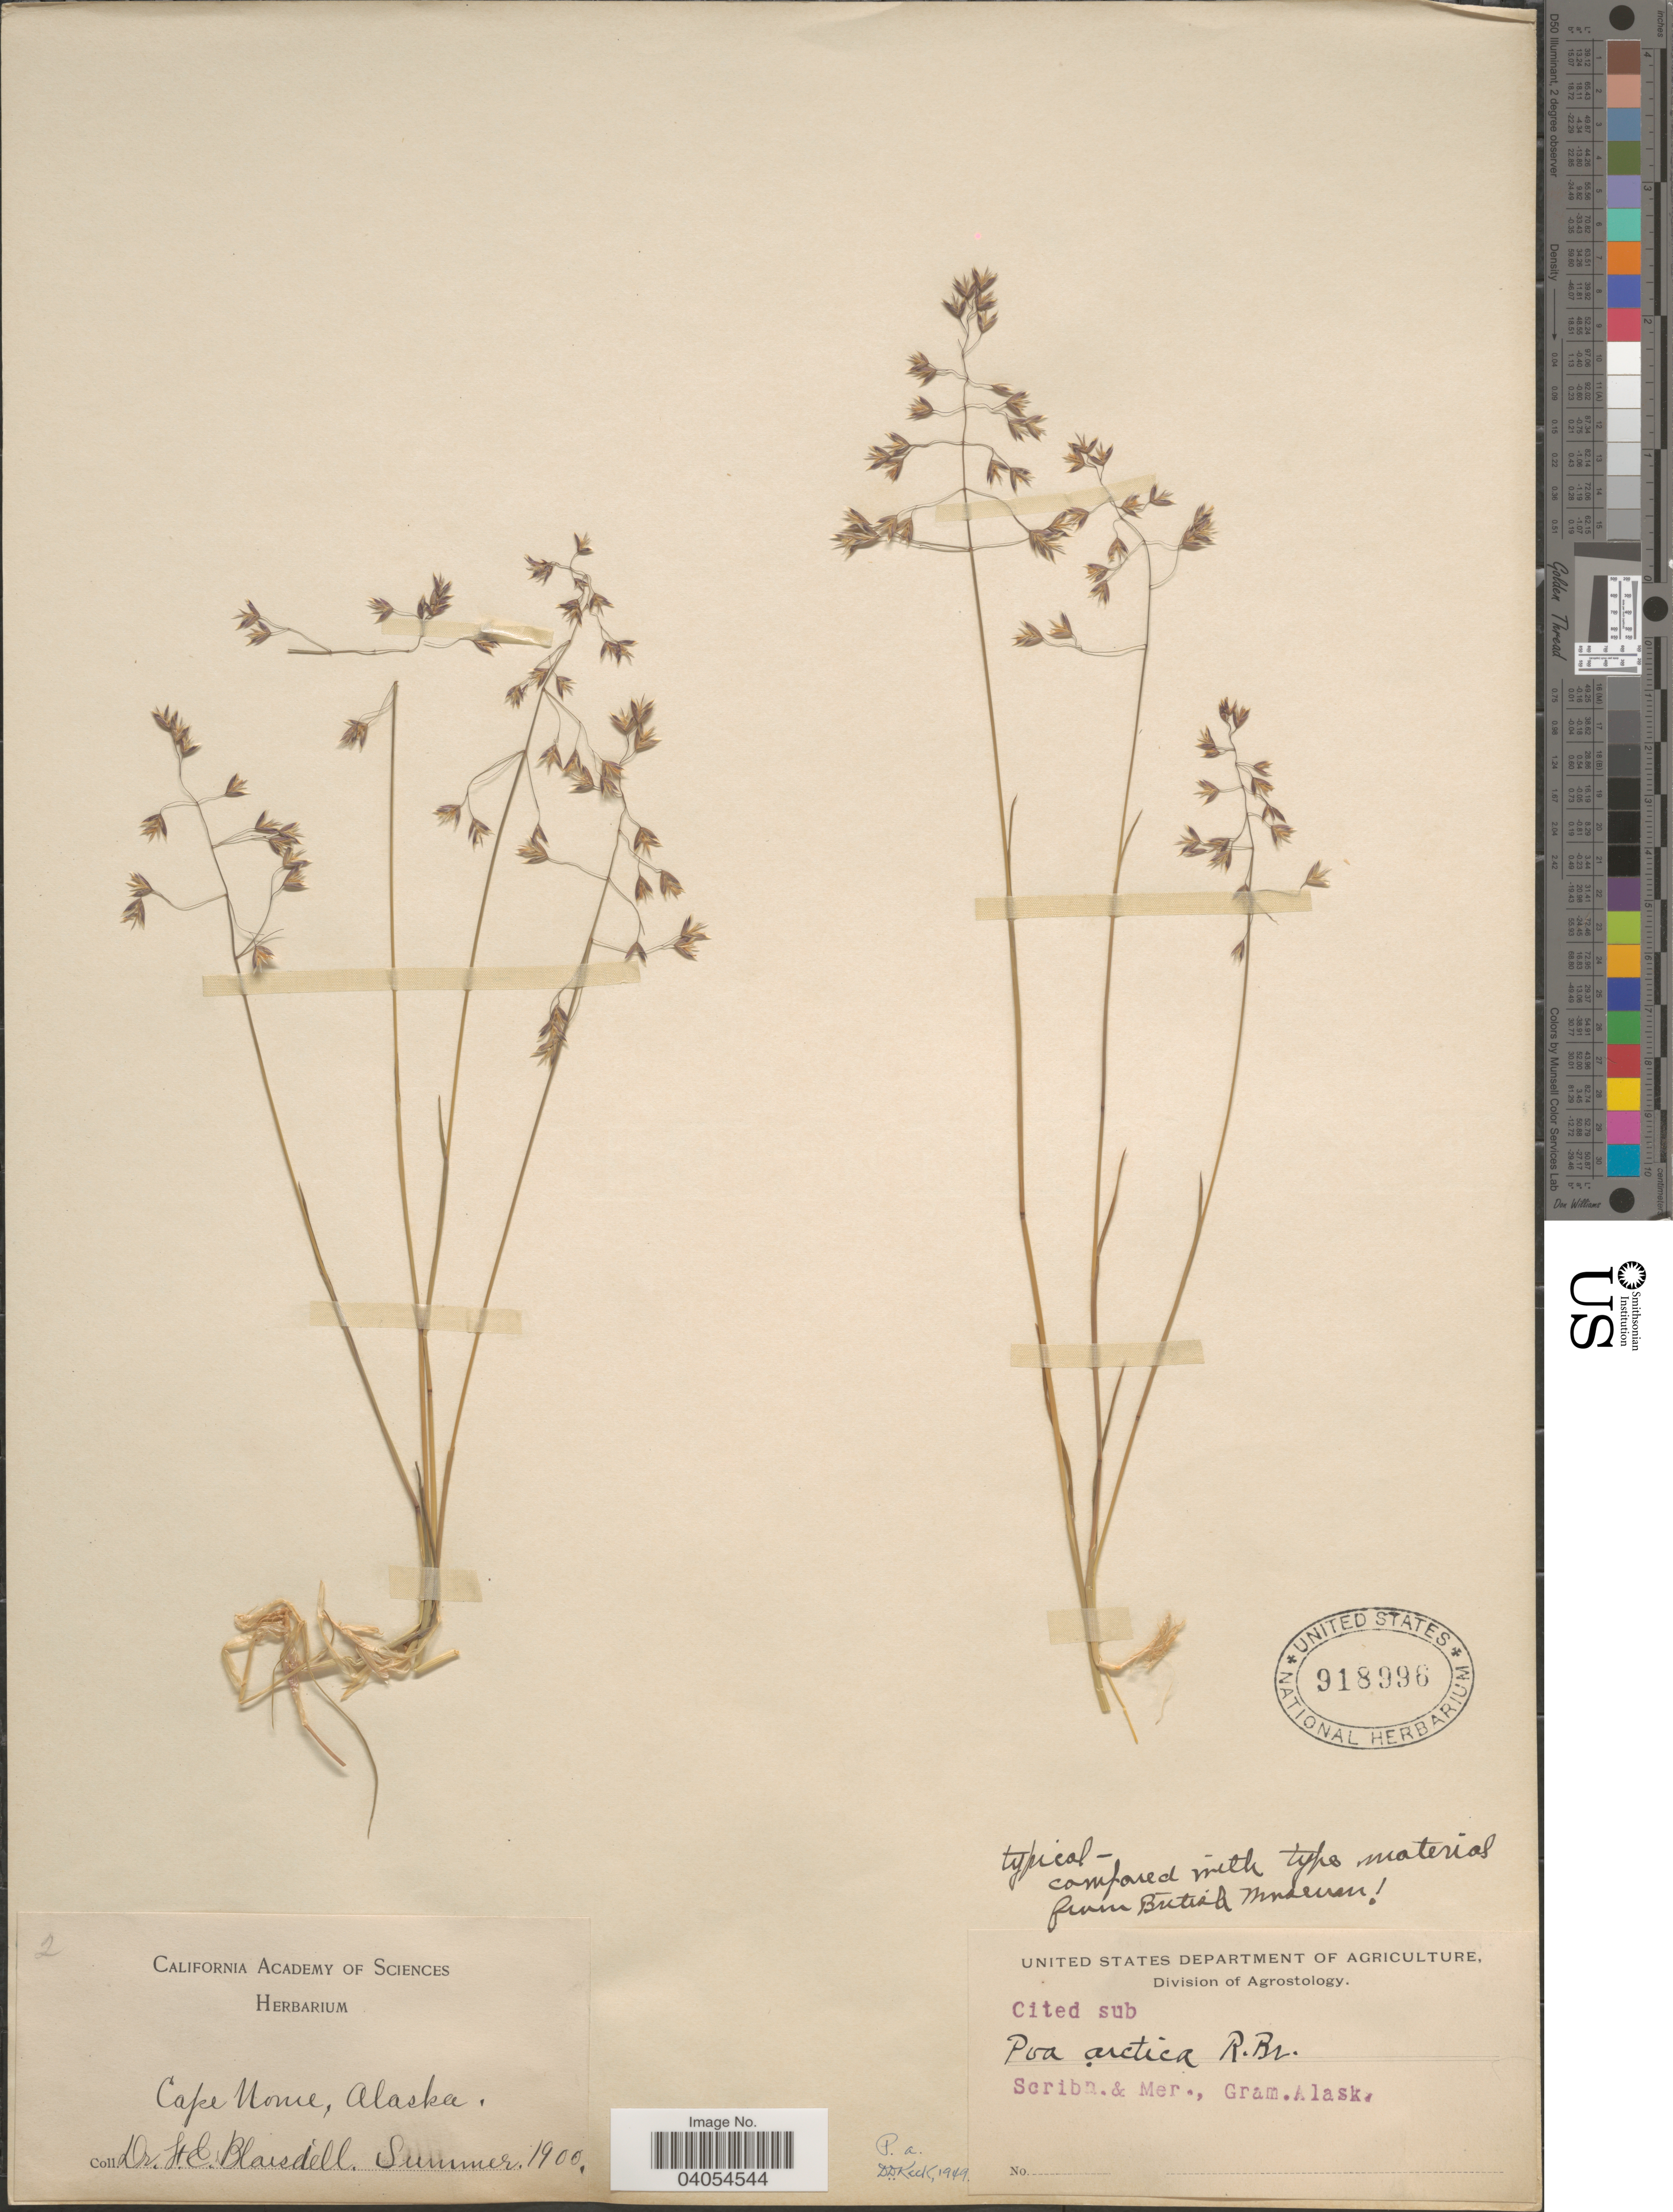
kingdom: Plantae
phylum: Tracheophyta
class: Liliopsida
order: Poales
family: Poaceae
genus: Poa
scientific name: Poa arctica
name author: R. Br.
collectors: F. Blaisdell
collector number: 2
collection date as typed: Summer 1900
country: United States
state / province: Alaska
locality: Cape Nome.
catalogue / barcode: US 918996